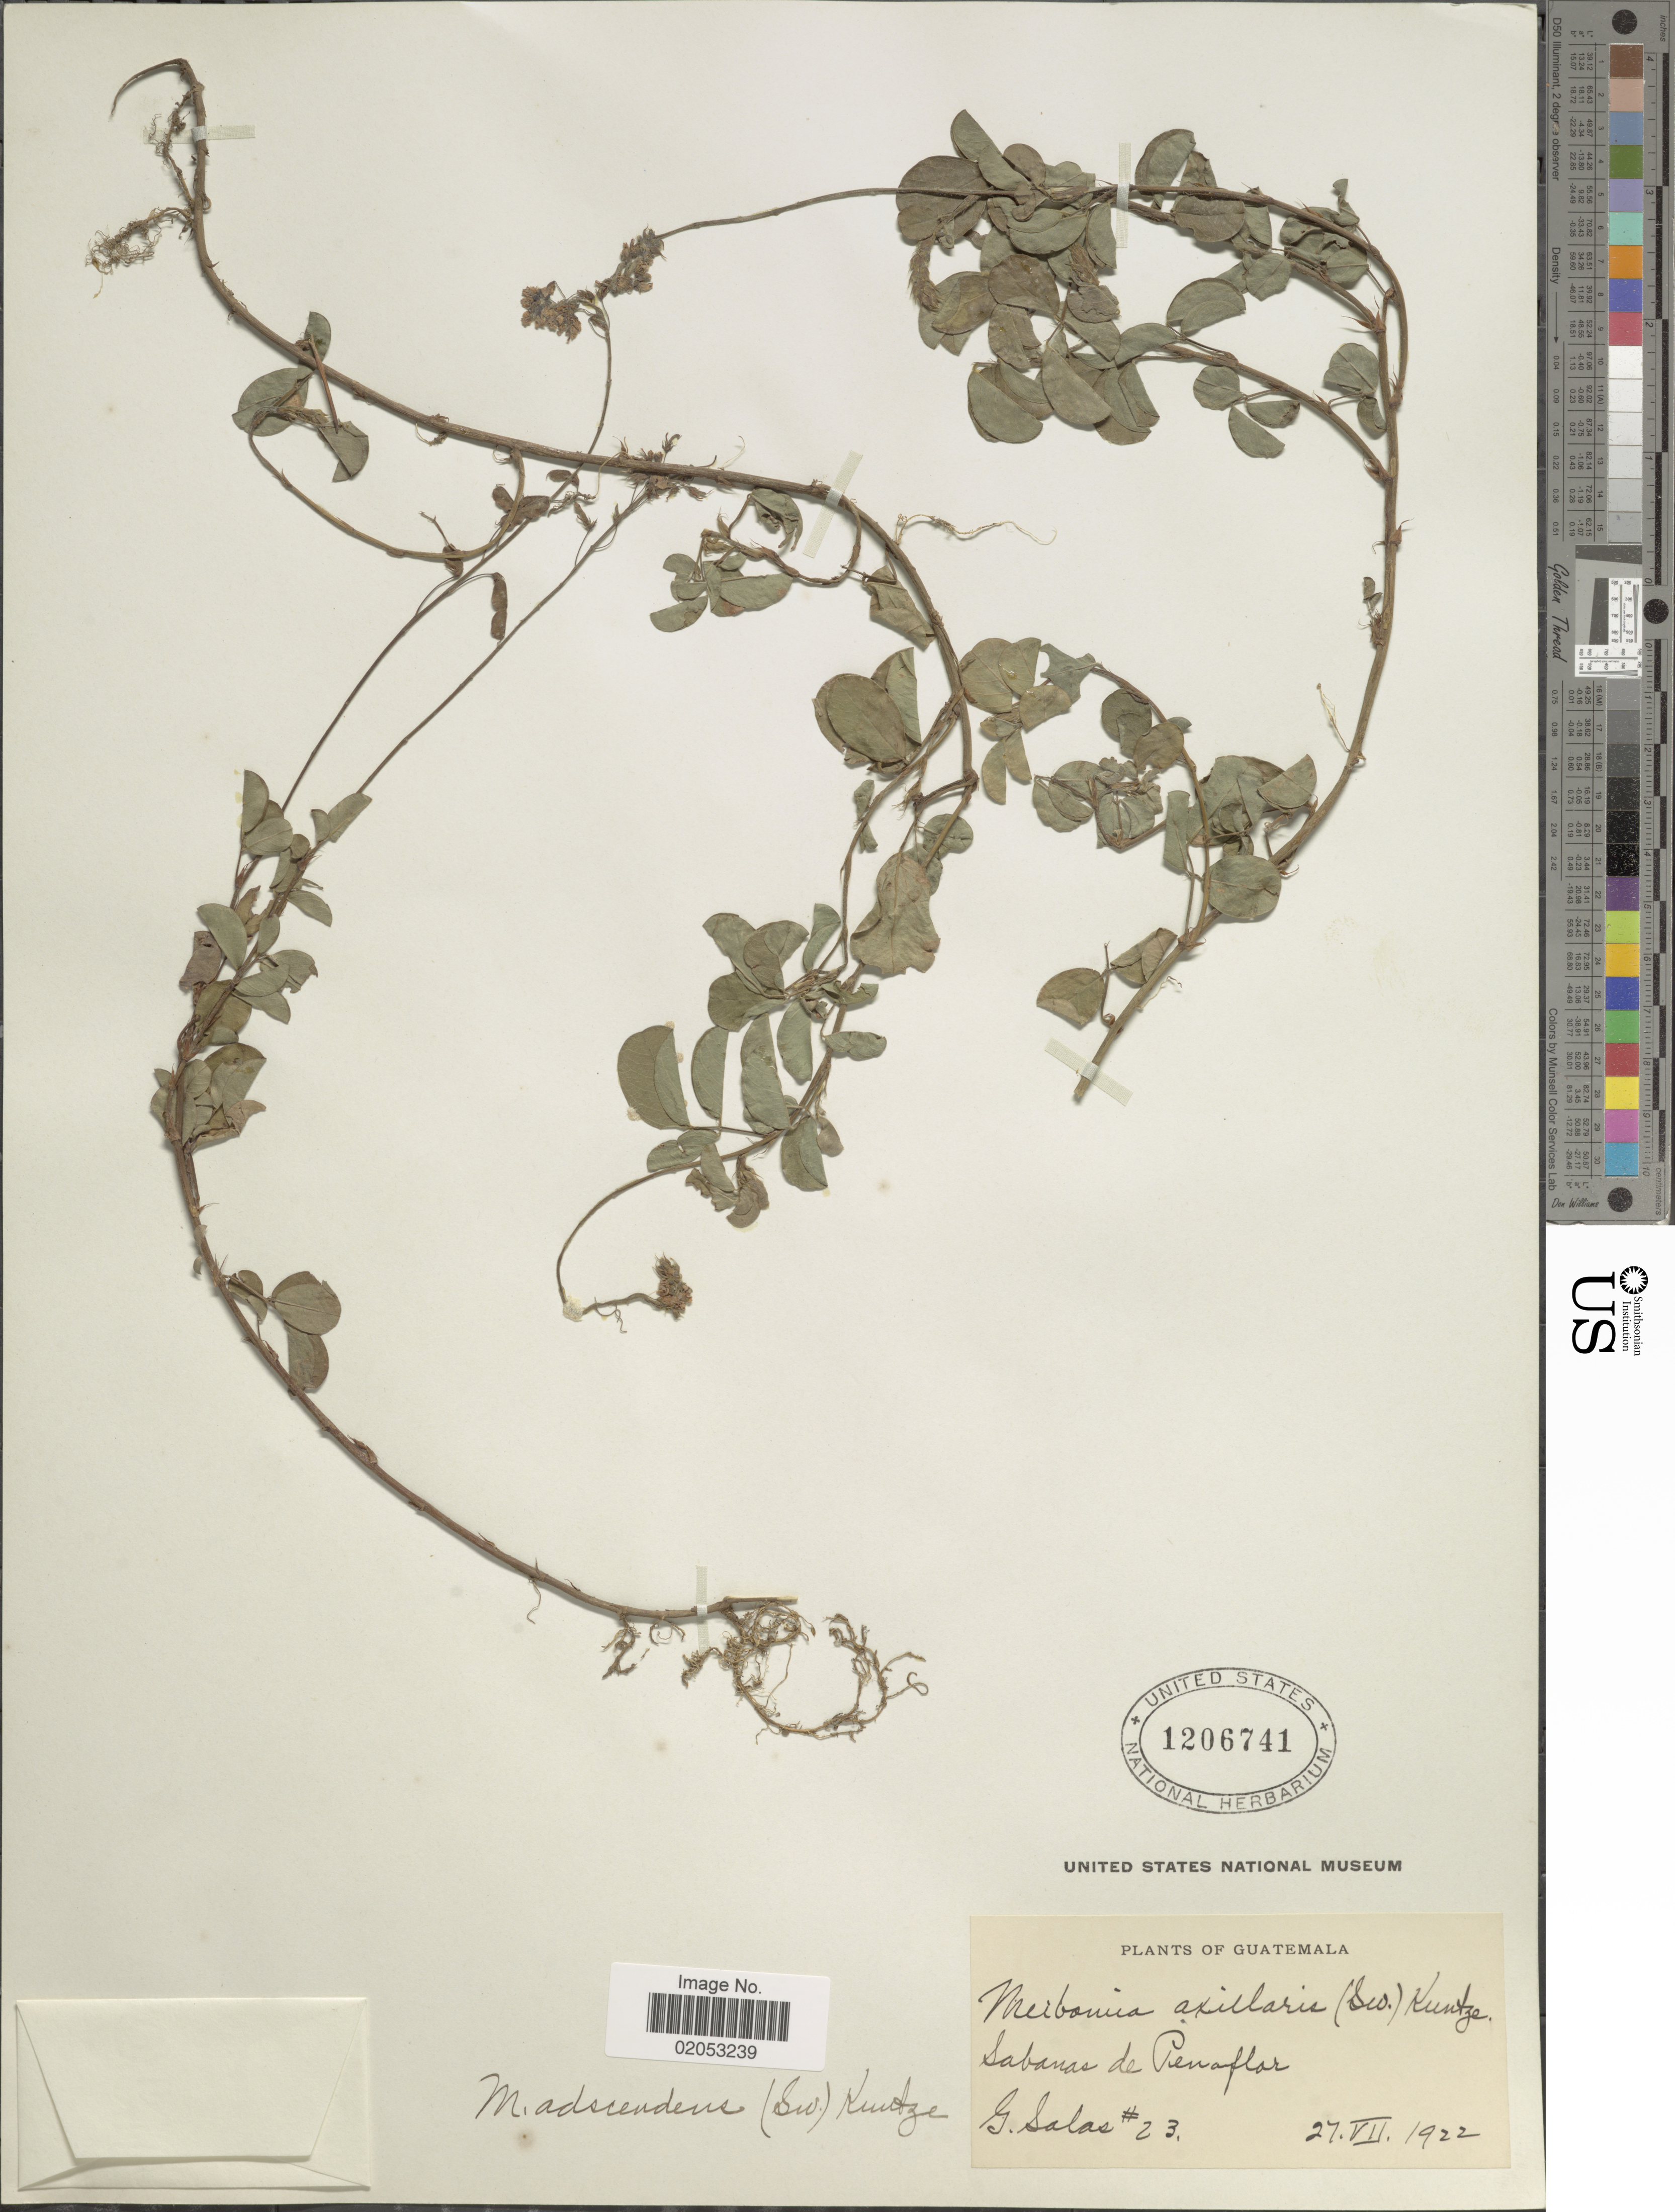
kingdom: Plantae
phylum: Tracheophyta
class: Magnoliopsida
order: Fabales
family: Fabaceae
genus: Grona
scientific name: Grona adscendens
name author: (Sw.) H. Ohashi & K. Ohashi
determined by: Strong, Mark T., (BOT), Smithsonian Institution - National Museum of Natural History (UNITED STATES)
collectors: G. Salas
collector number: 23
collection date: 1922-07-27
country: Guatemala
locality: Sabanas de Penaflor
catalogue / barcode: US 1206741